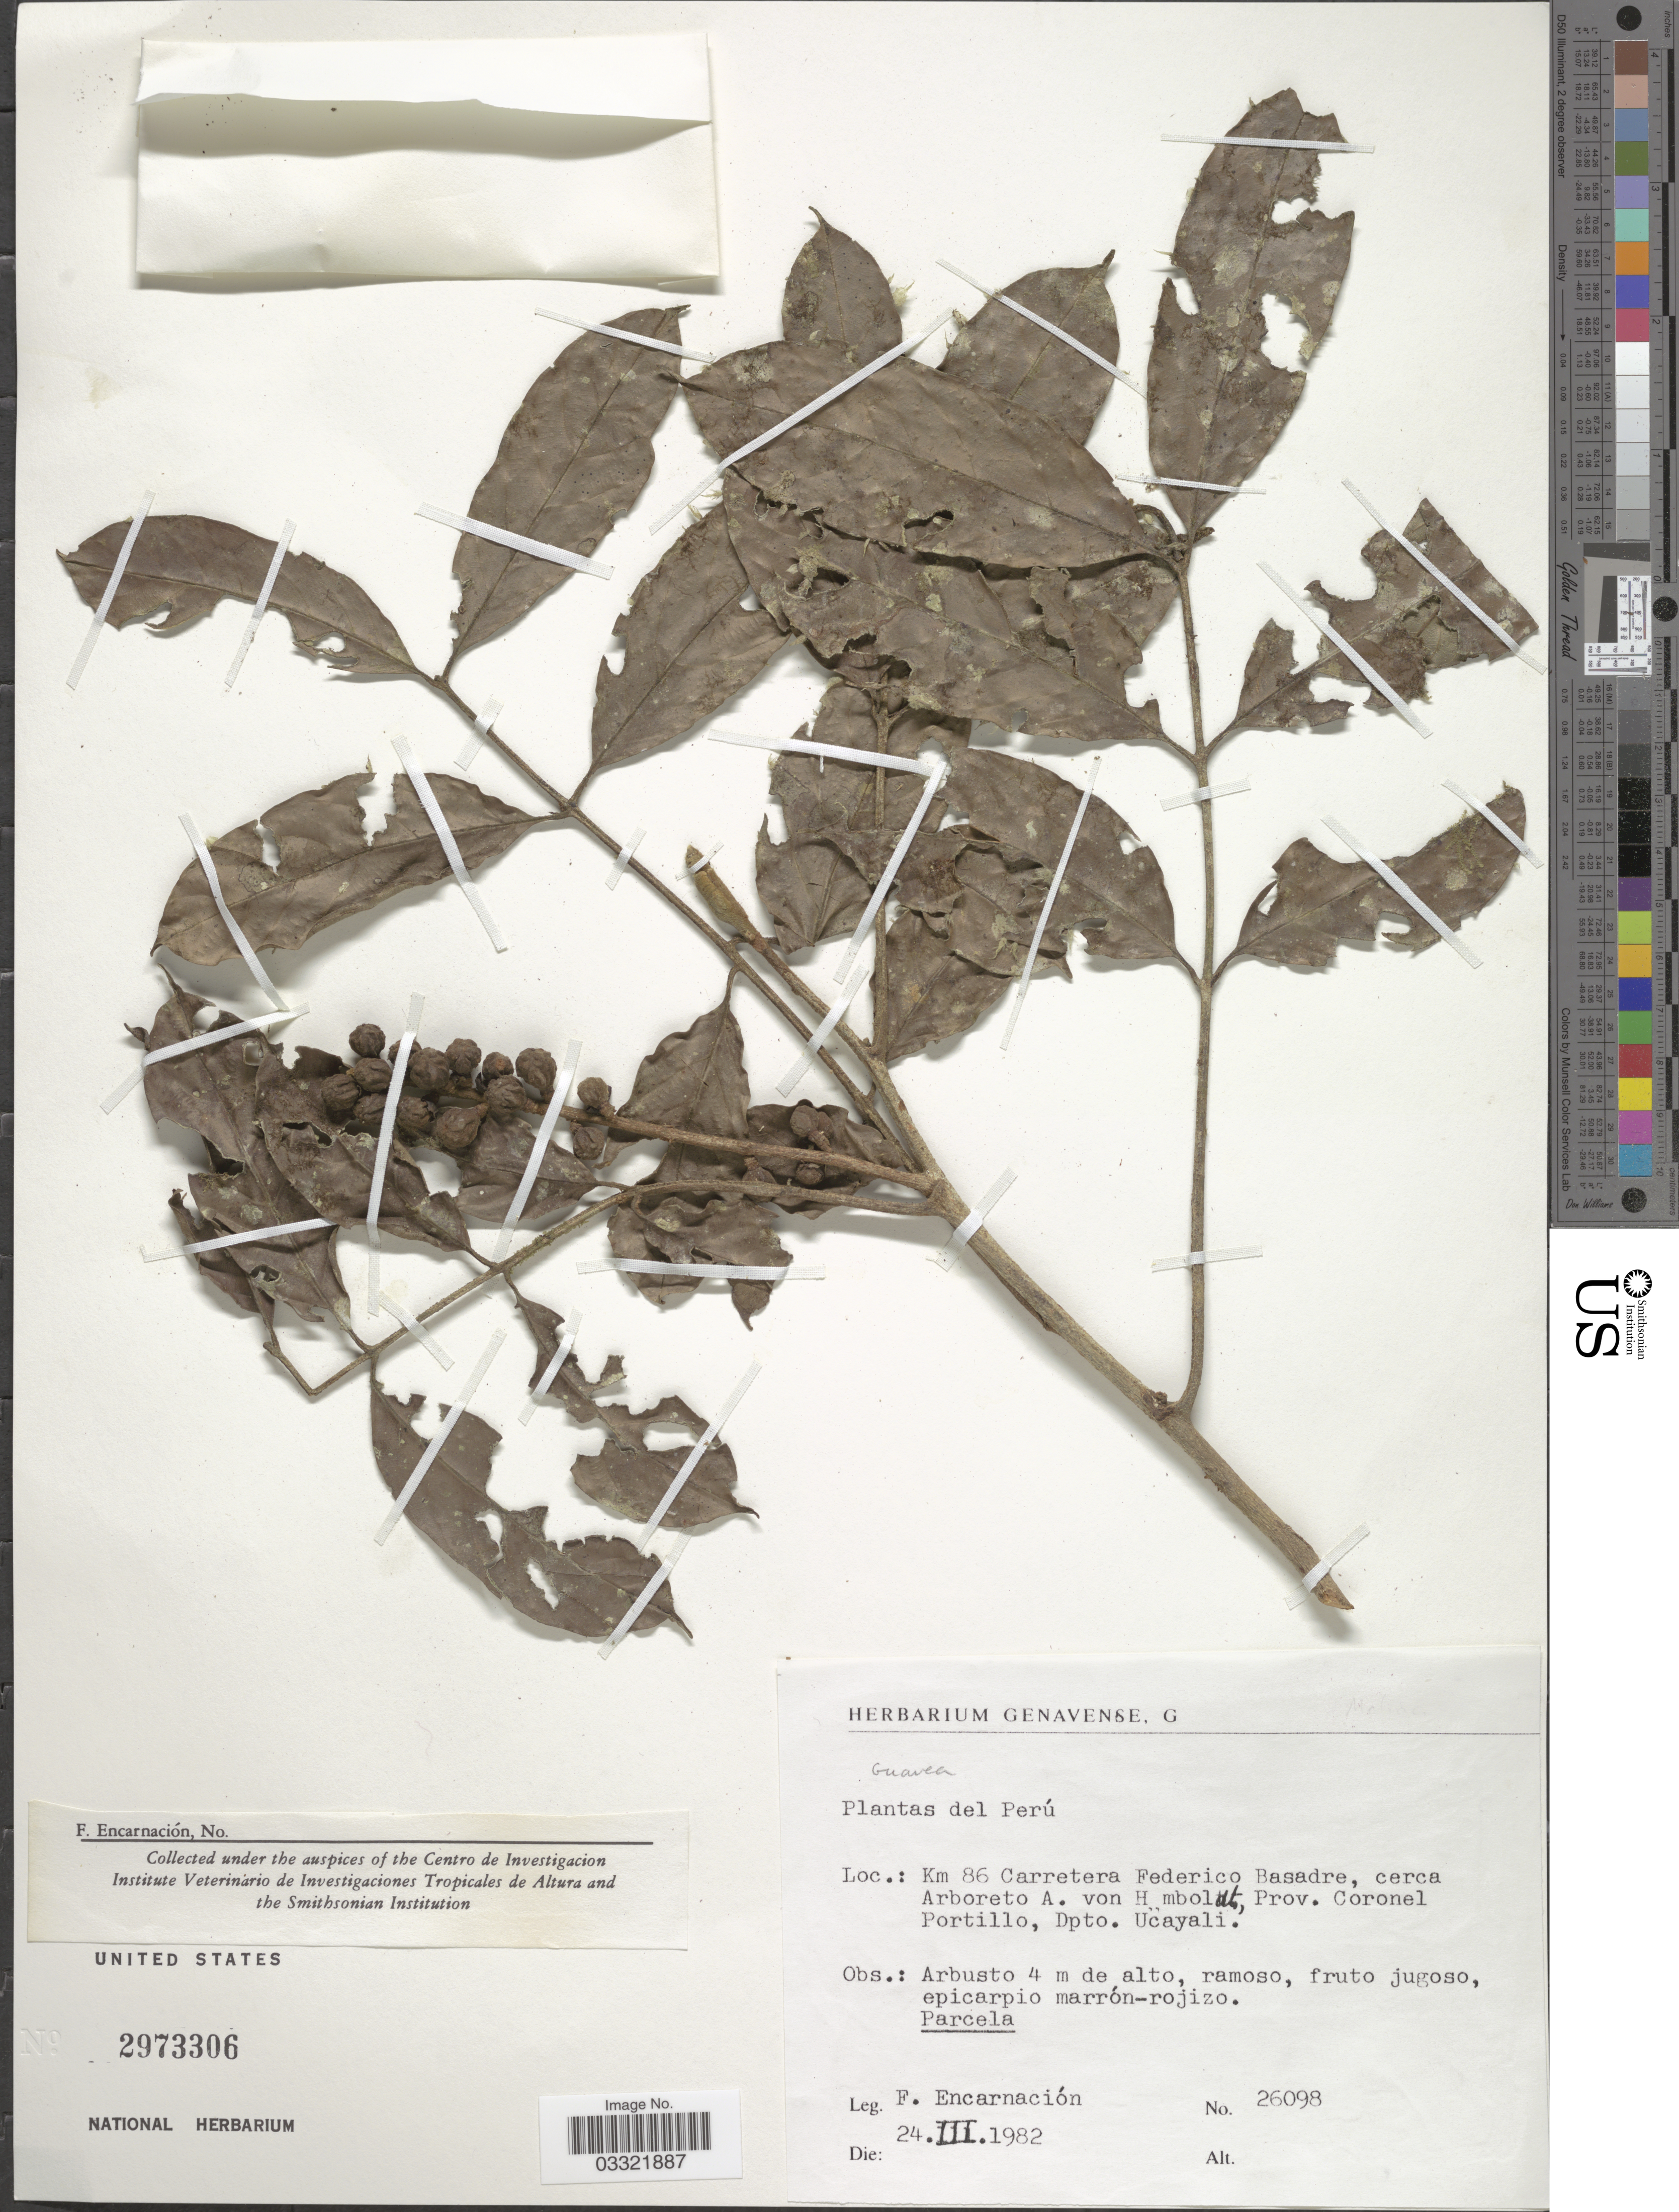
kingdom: Plantae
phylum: Tracheophyta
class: Magnoliopsida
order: Sapindales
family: Meliaceae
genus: Guarea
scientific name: Guarea sp.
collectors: F. Encarnación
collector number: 26098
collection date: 1982-03-24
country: Peru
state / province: Ucayali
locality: Km 86 Carretera Federico Basadre, cerca Arboreto A. von Humboldt, Prov. Coronel Portillo, Dpto. Ucayali.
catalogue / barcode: US 2973306